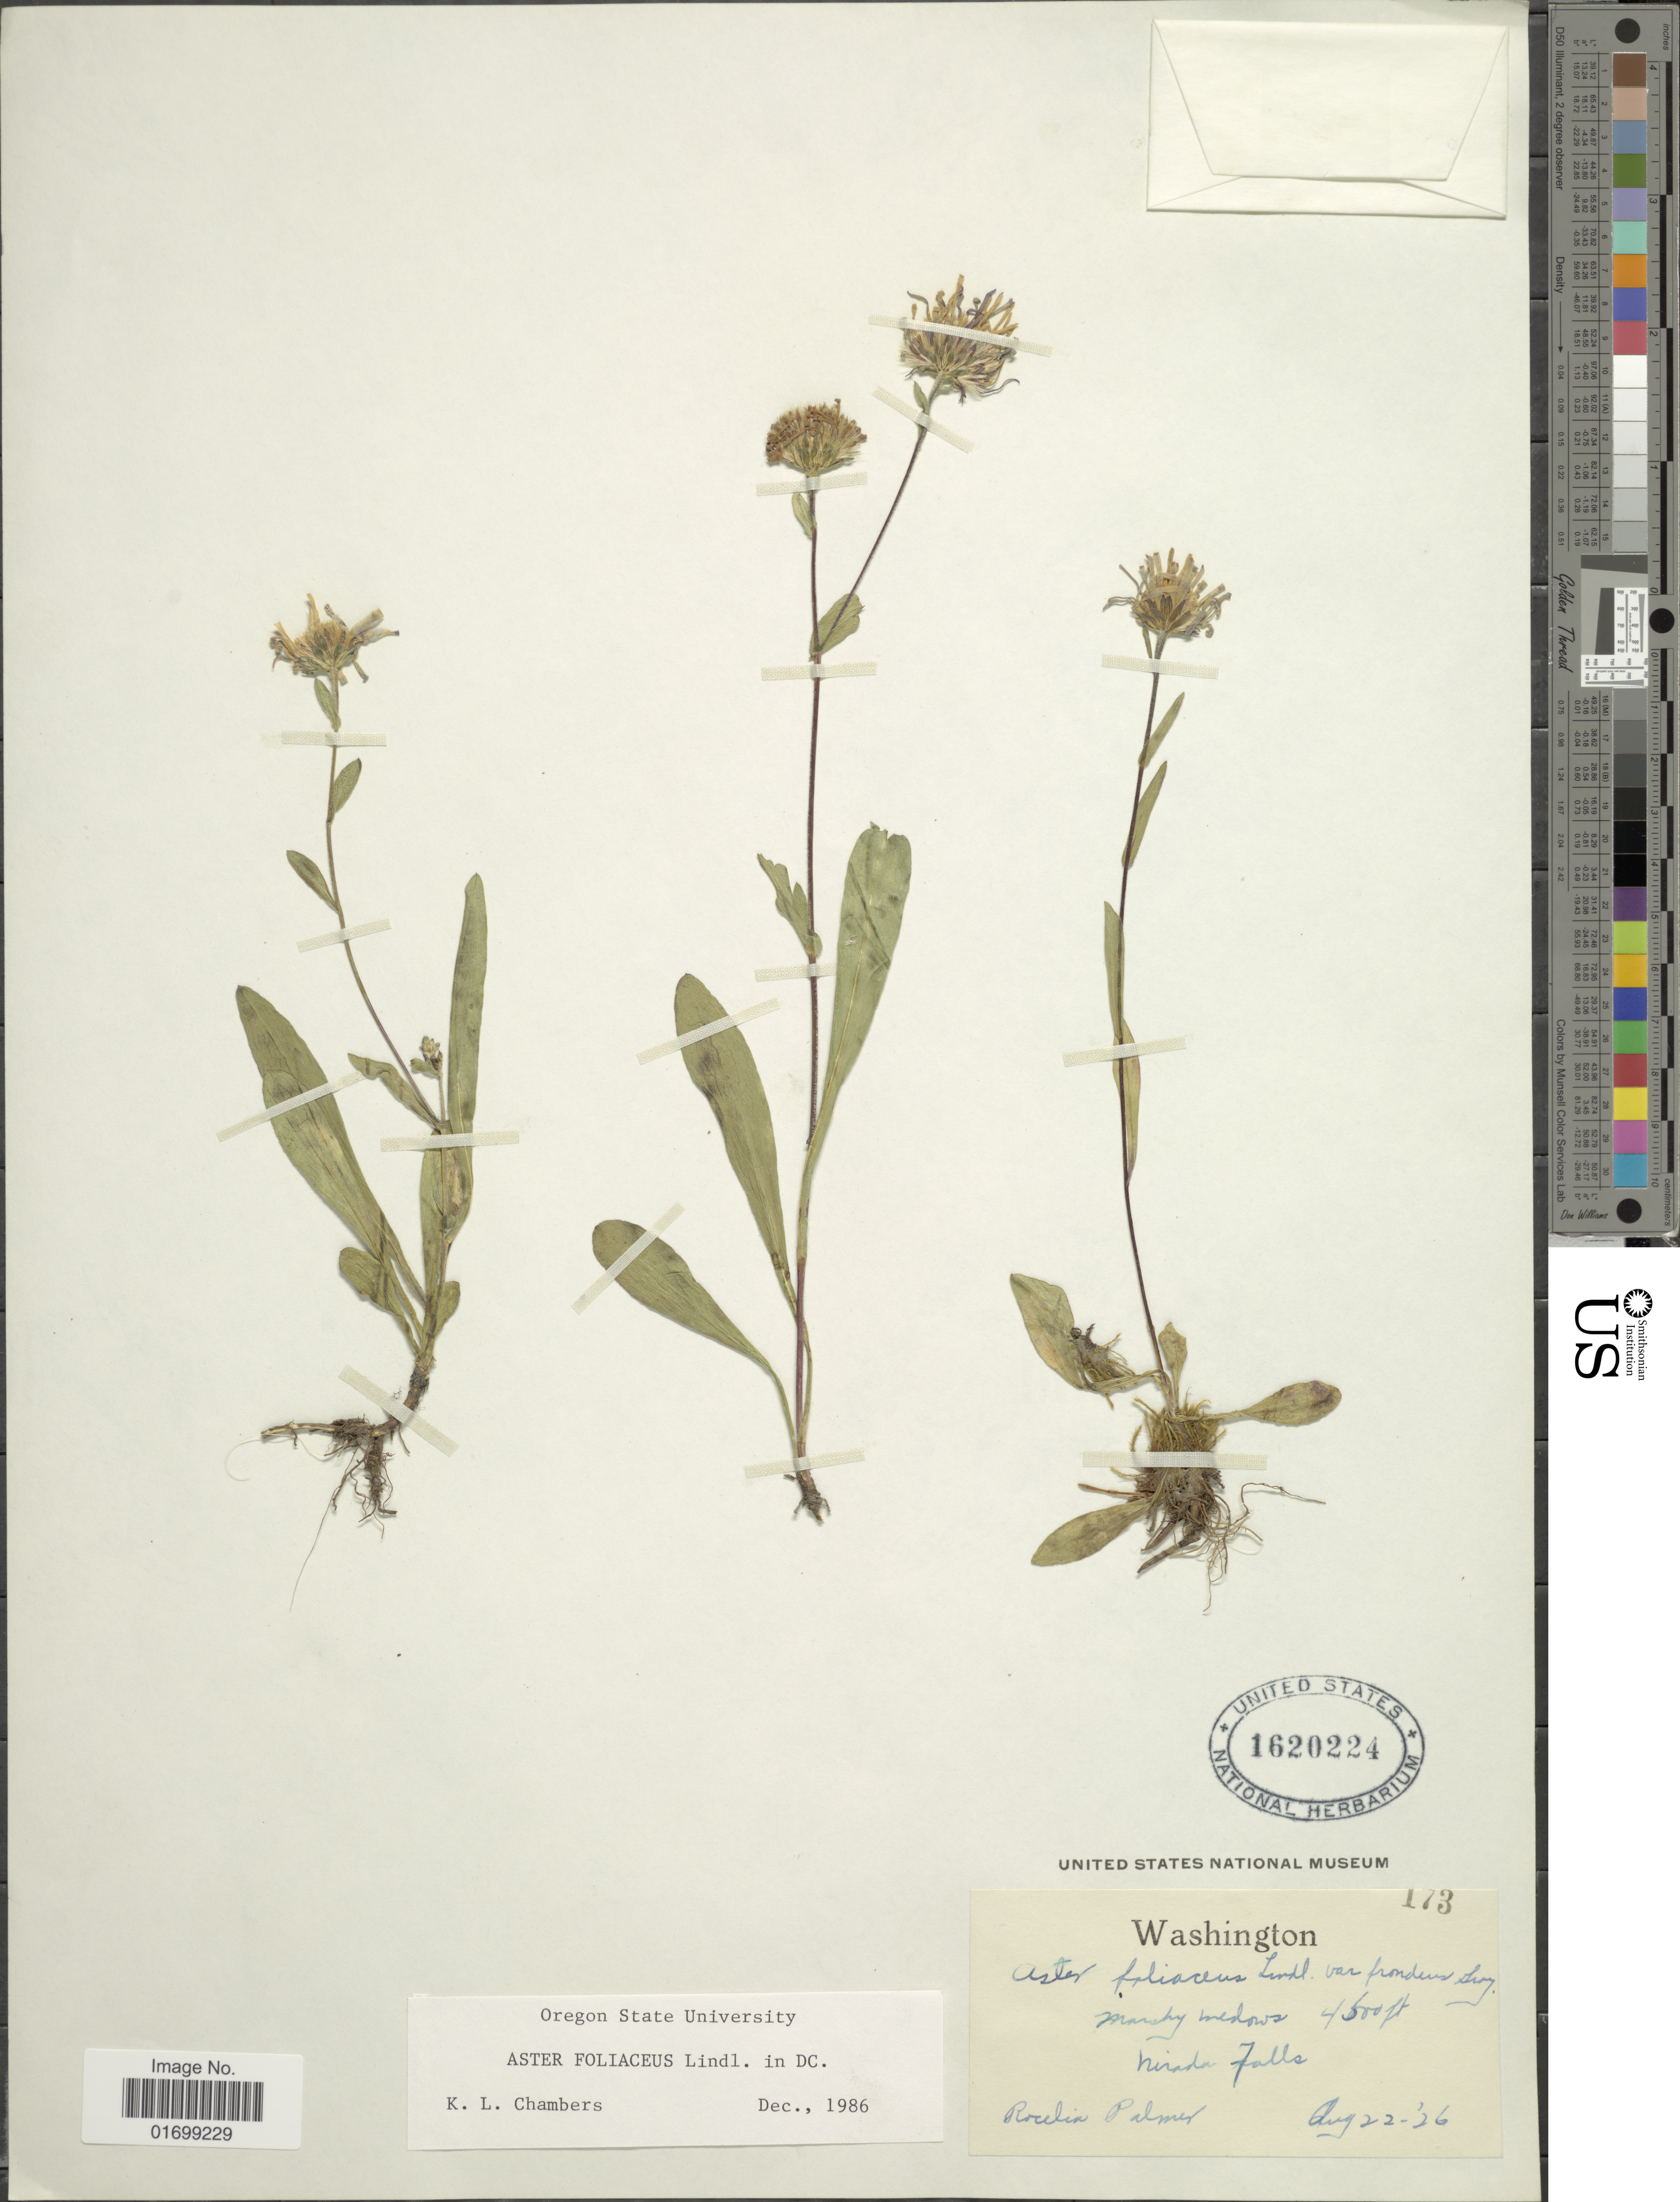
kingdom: Plantae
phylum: Tracheophyta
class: Magnoliopsida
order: Asterales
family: Asteraceae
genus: Symphyotrichum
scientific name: Symphyotrichum foliaceum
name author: (Lindl. ex DC.) G.L. Nesom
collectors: R. Palmer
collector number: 173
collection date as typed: Transcribed d/m/y: 22/8/26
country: United States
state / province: Washington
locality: Marshy meadow, Narada Falls.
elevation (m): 1402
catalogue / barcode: US 1620224